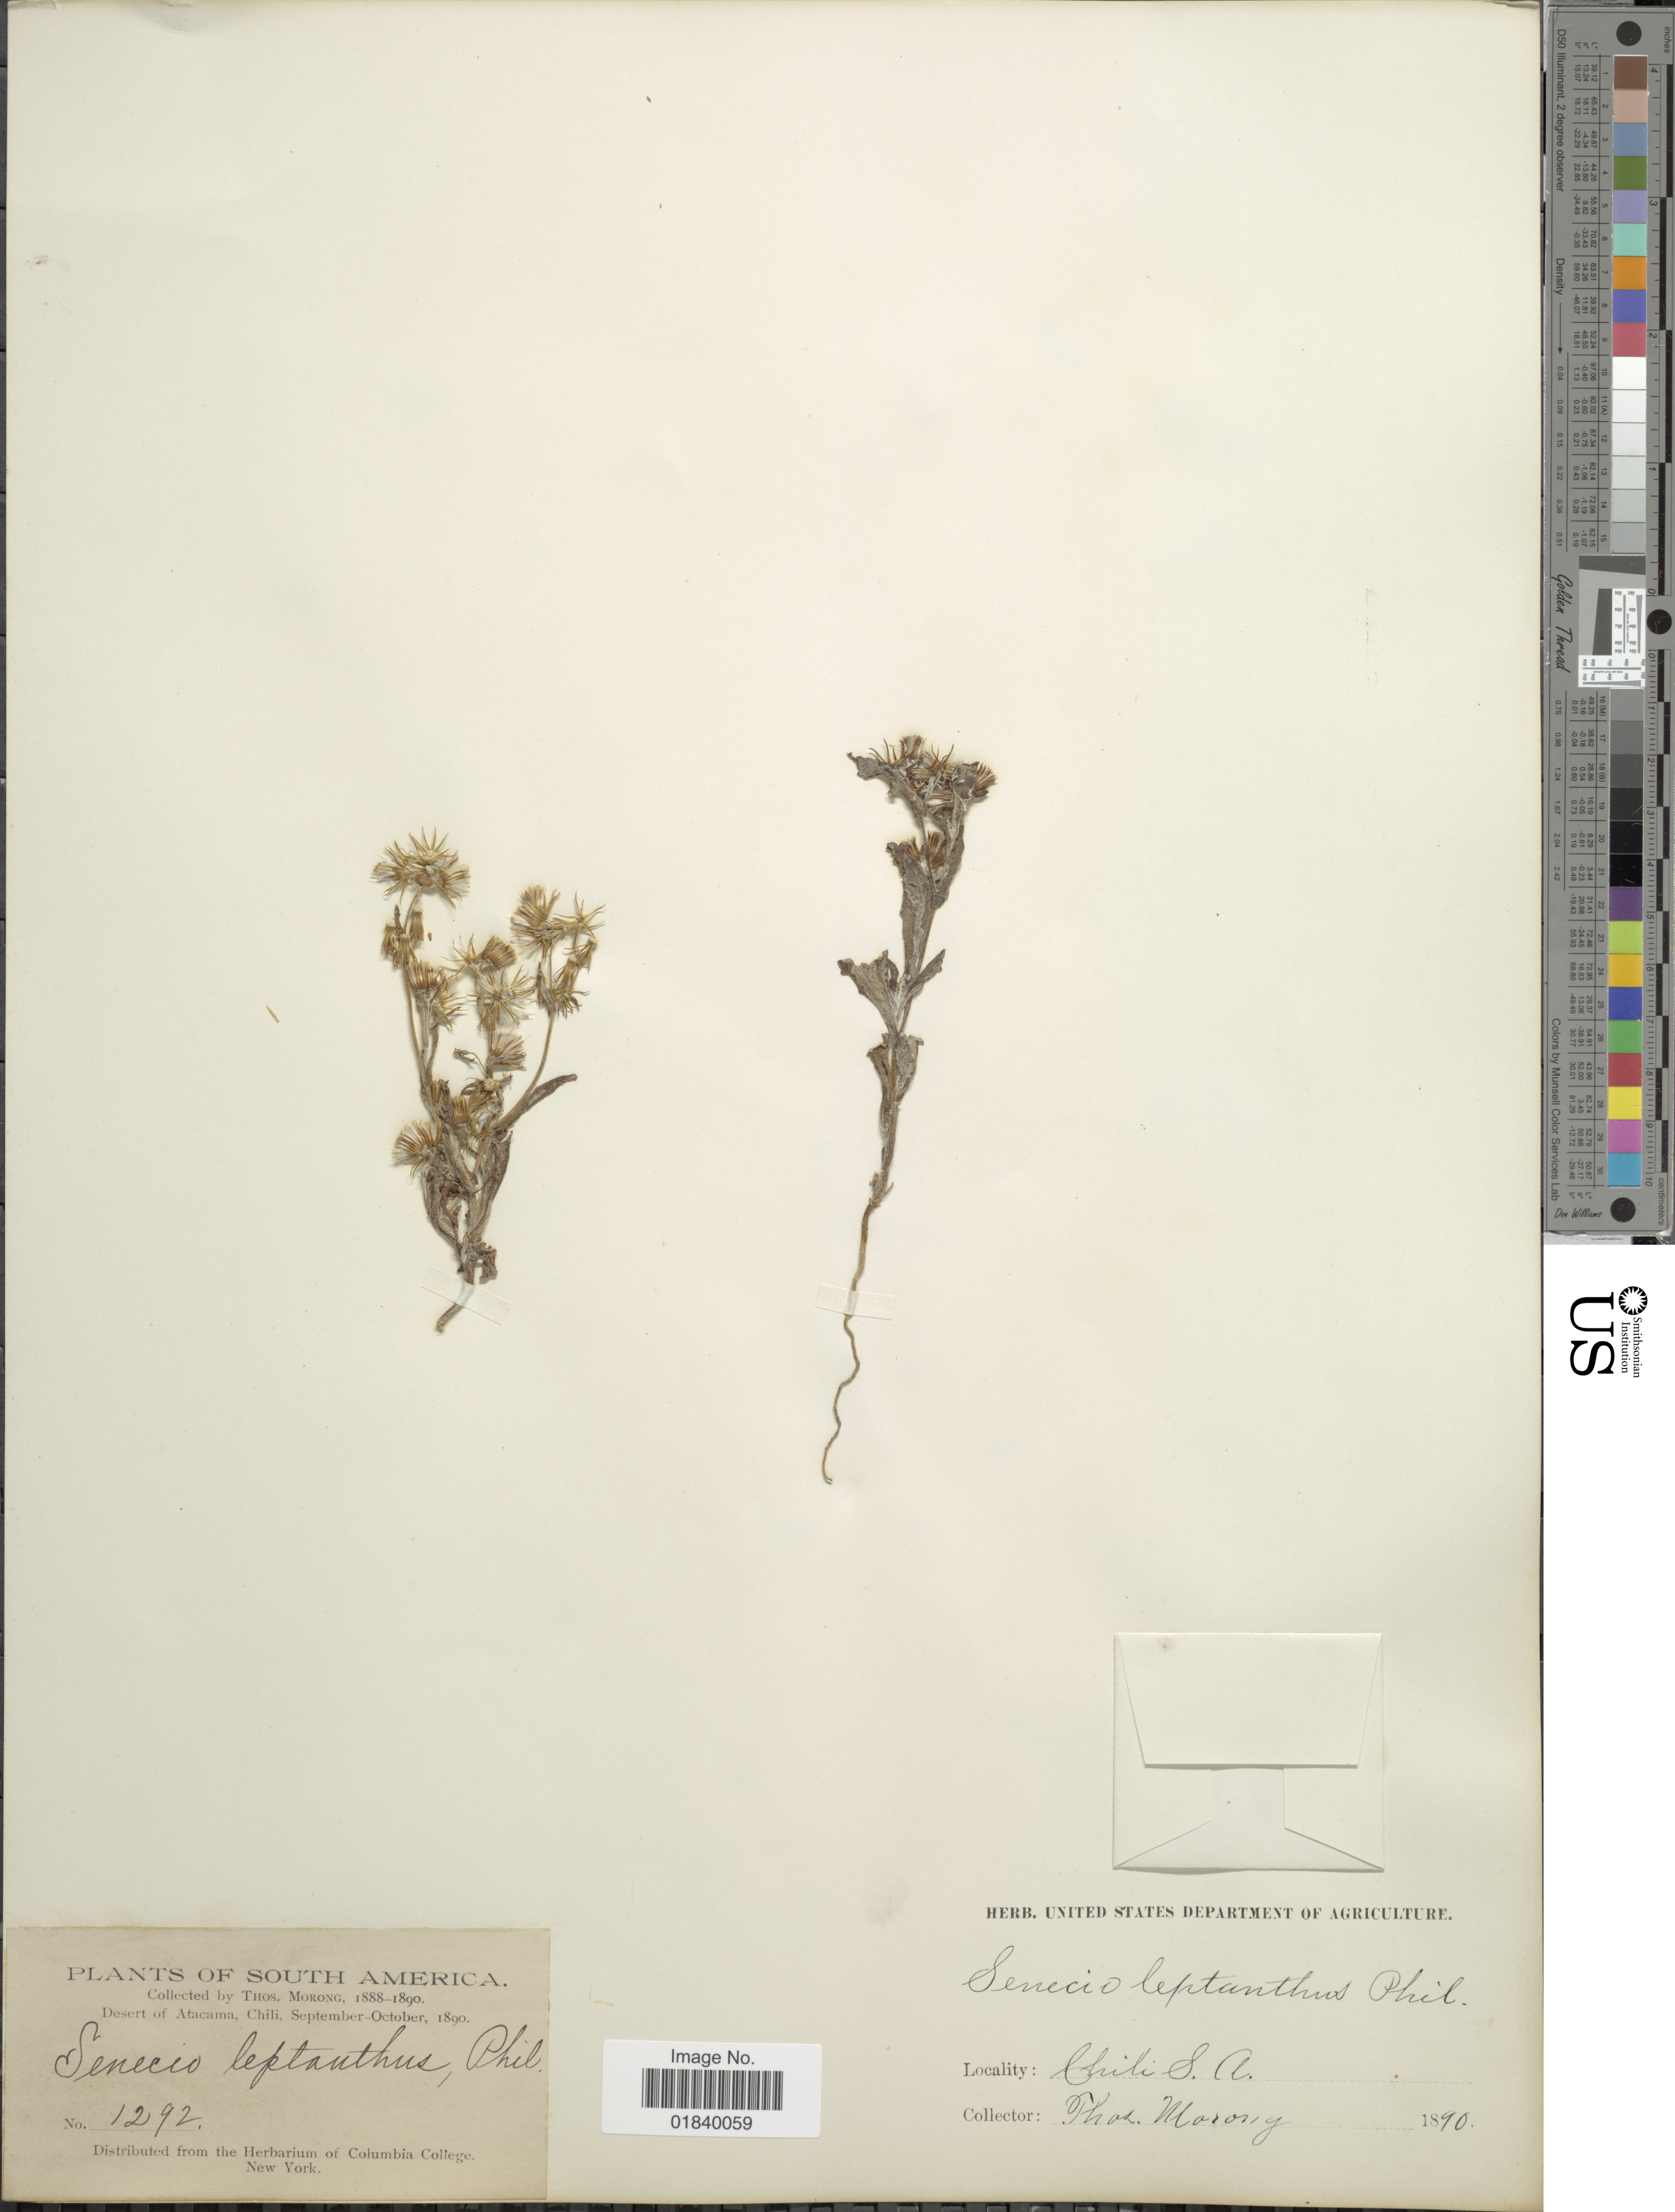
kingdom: Plantae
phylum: Tracheophyta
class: Magnoliopsida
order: Asterales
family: Asteraceae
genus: Erechtites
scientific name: Erechtites leptanthus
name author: (Phil.) Cabrera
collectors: T. Morong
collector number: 1292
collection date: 1890-09/1890-10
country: Chile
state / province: Atacama (III)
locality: Desert of Atacama, Chili.